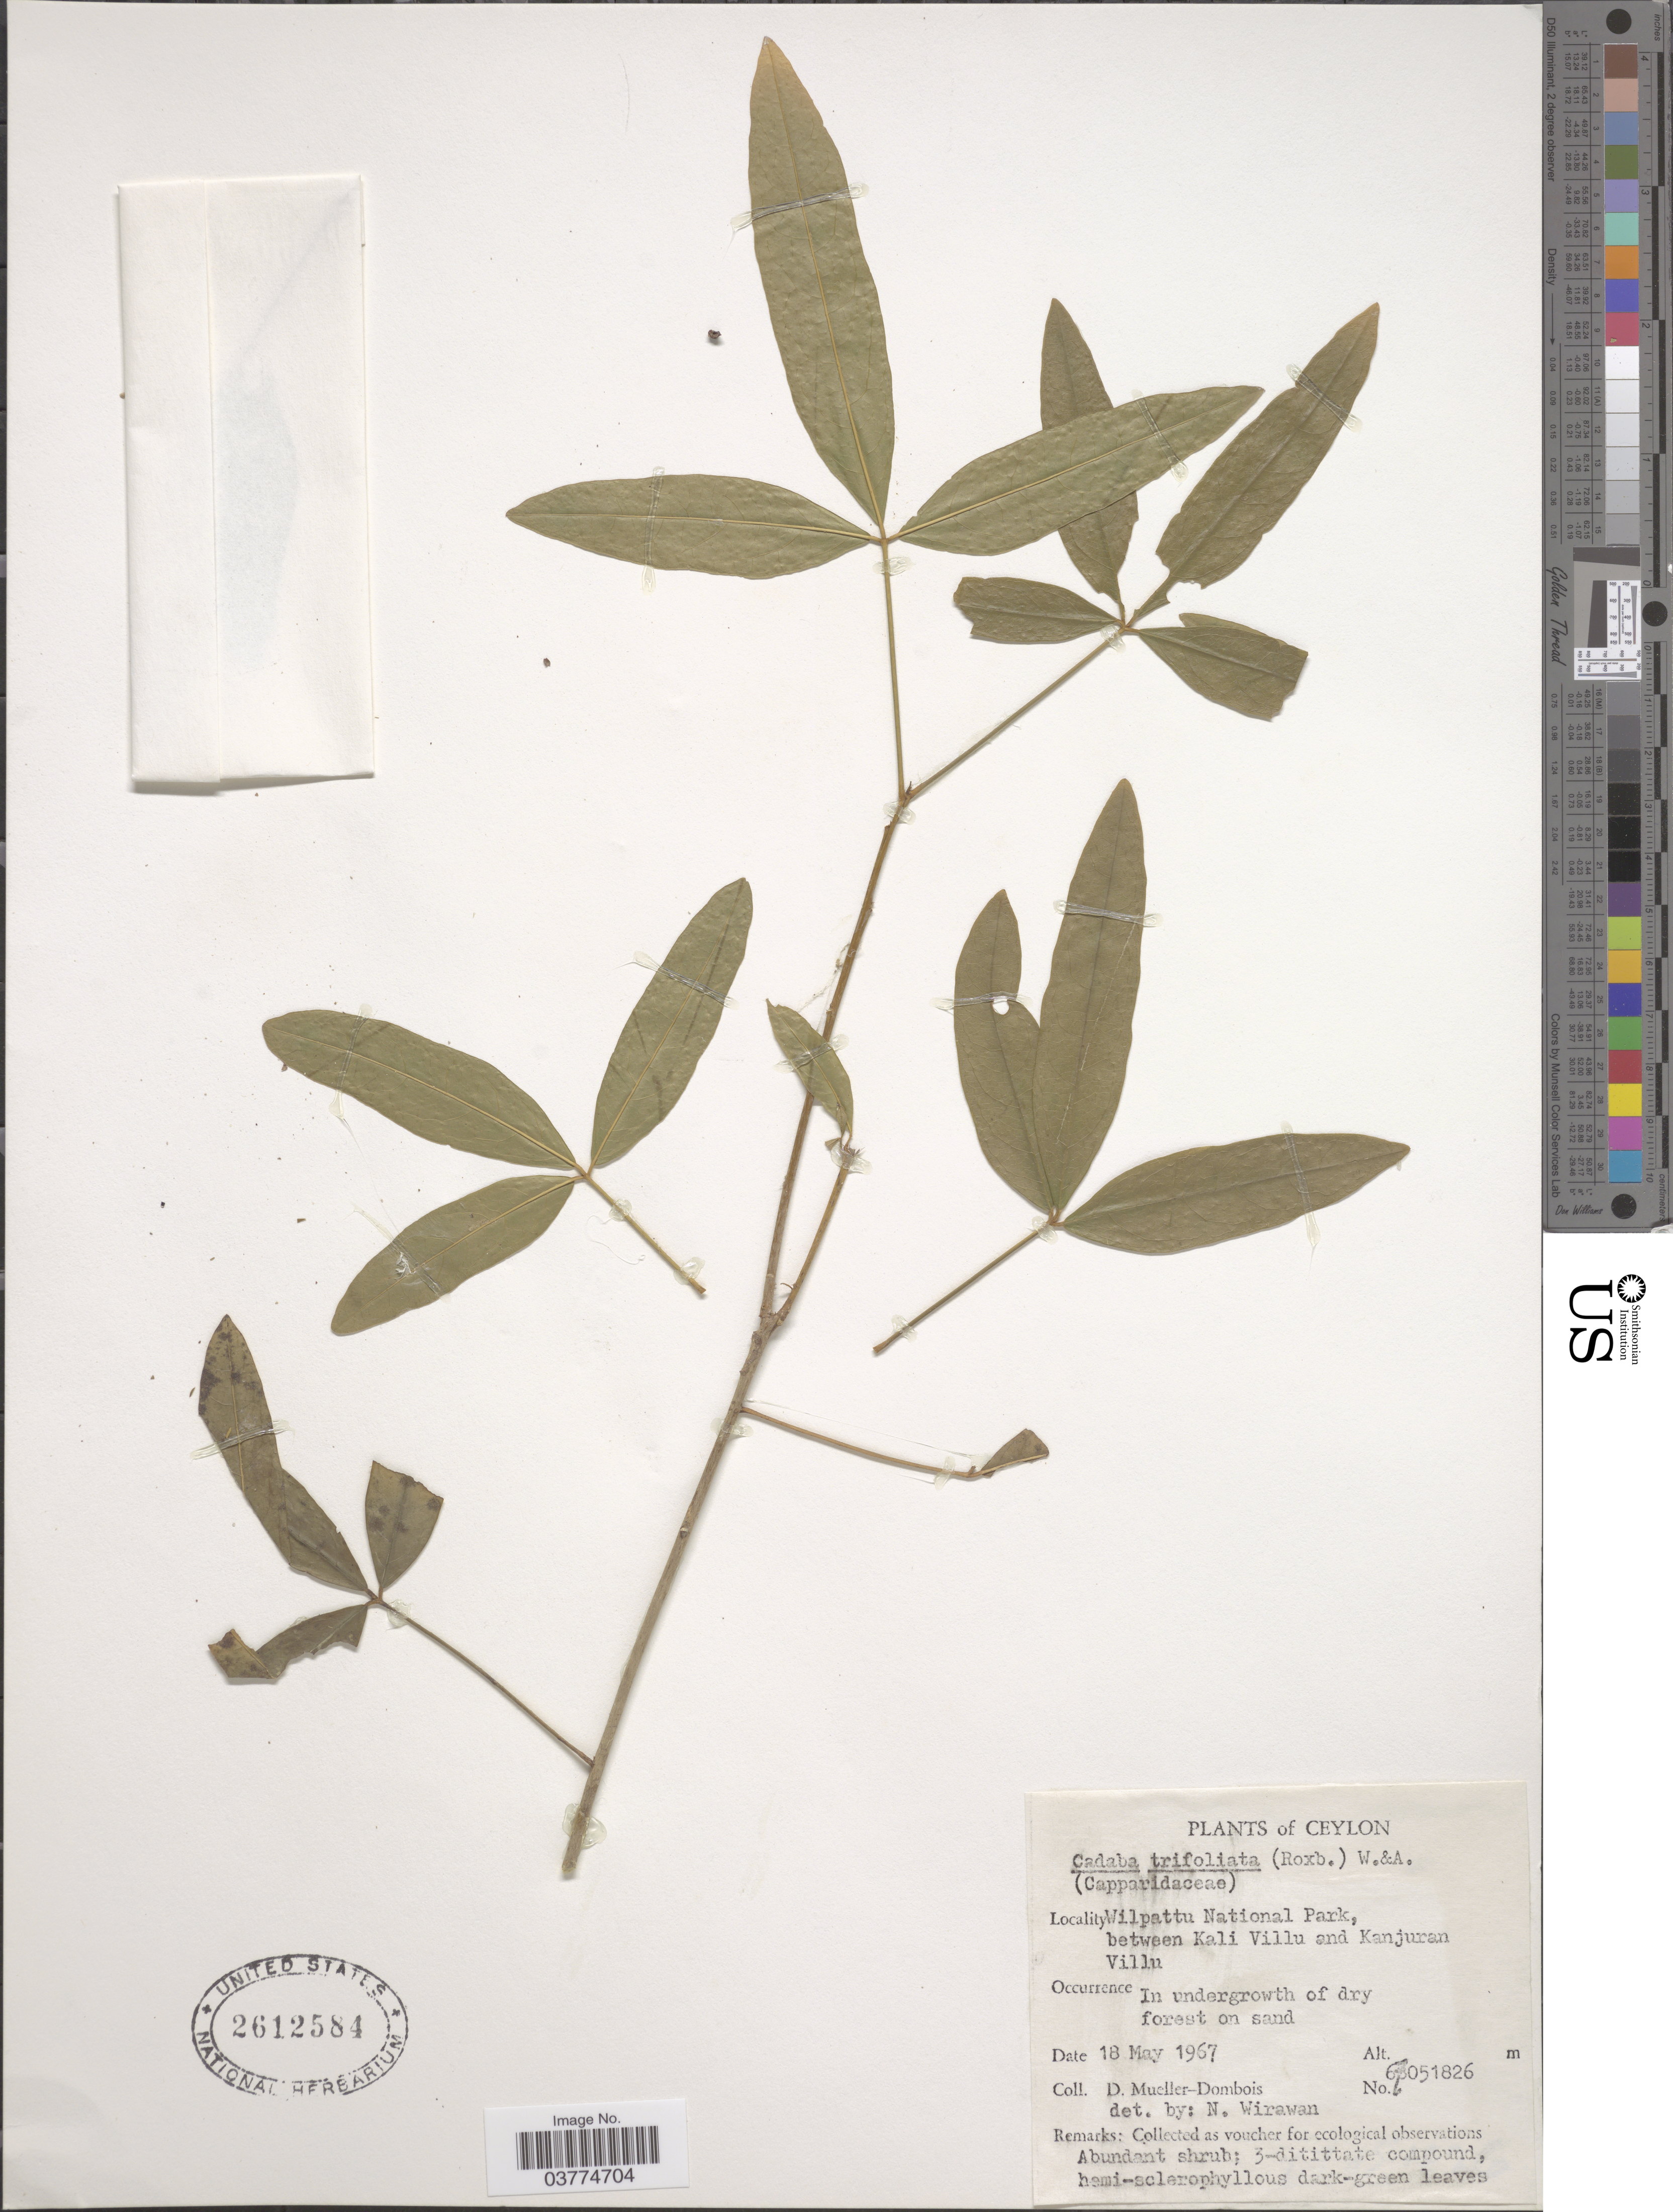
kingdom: Plantae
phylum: Tracheophyta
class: Magnoliopsida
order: Brassicales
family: Capparaceae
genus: Cadaba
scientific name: Cadaba trifoliata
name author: (Roxb.) Wight & Arn.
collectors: D. Mueller-Dombois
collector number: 67051826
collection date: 1967-05-18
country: Sri Lanka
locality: Ceylon. Wilpattu National Park, between Kali Villu and Kanjuran Villu.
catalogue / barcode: US 2612584